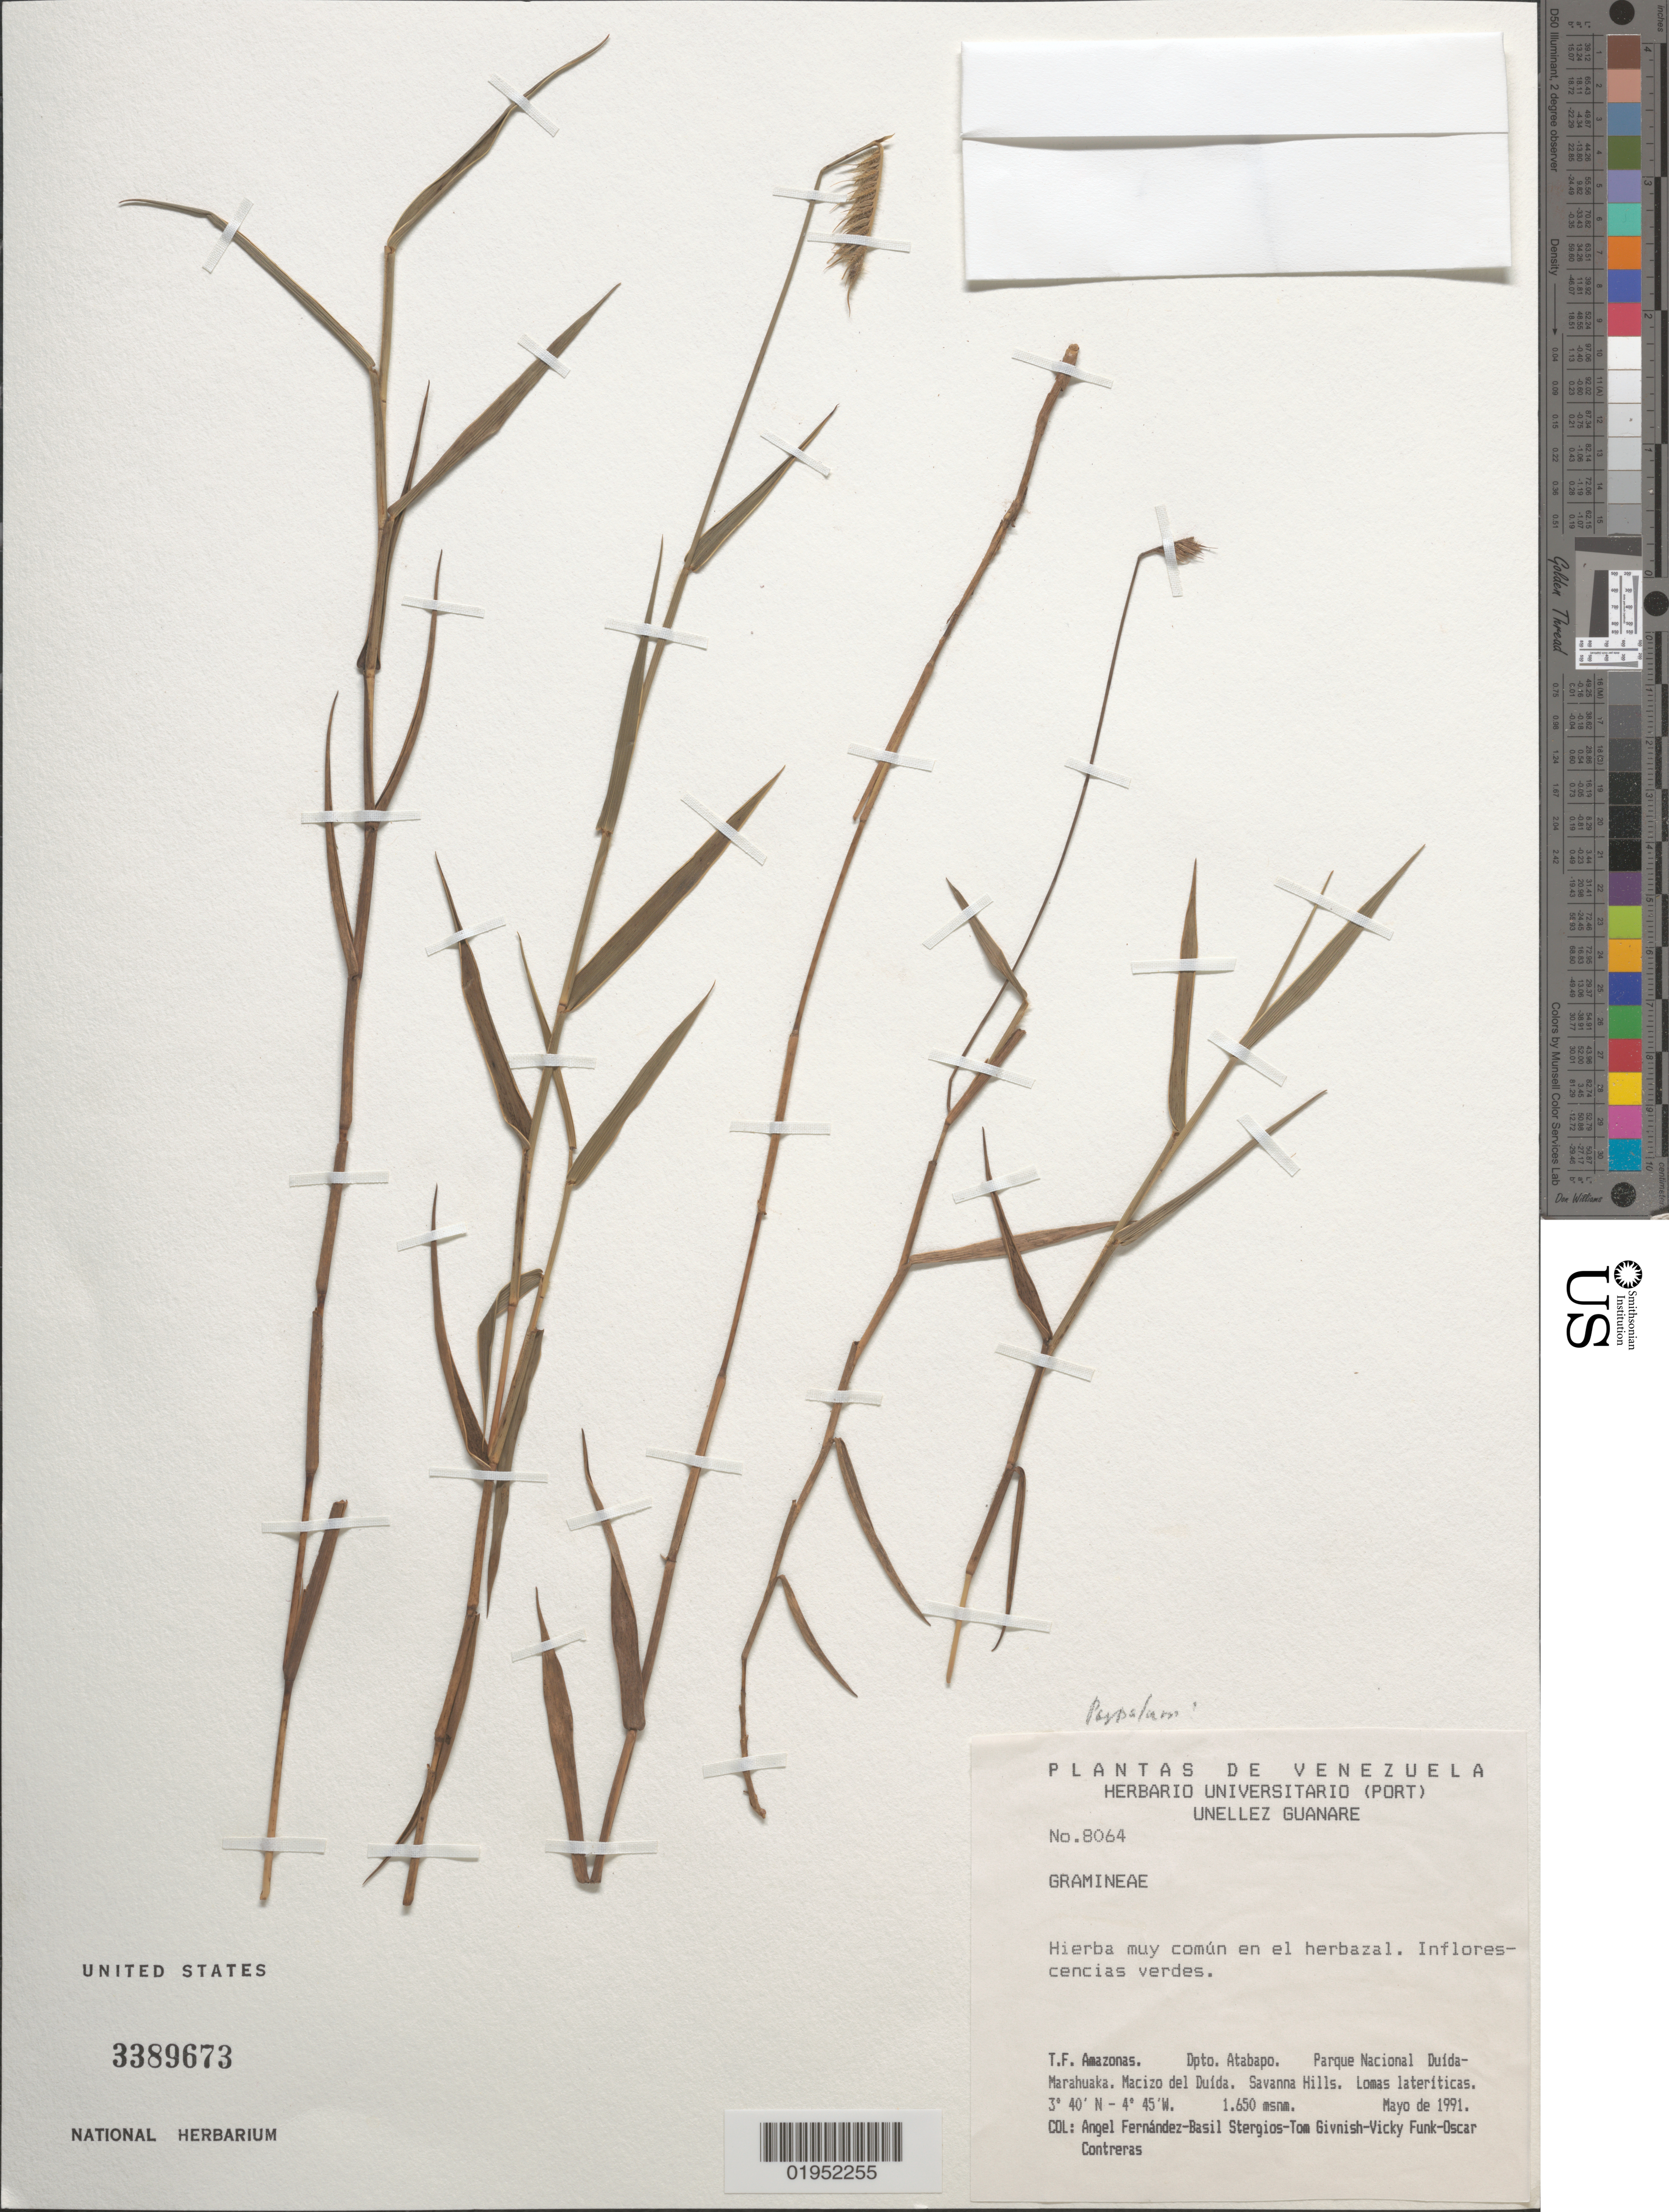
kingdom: Plantae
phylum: Tracheophyta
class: Liliopsida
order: Poales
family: Poaceae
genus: Paspalum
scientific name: Paspalum sp.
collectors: A. Fernández, B. G. Stergios, T. J. Givnish, V. Funk & O. Contreras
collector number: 8064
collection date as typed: Apr 1991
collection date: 1991-04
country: Venezuela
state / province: Amazonas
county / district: Atabapo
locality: Parque National Duida-Marahuaka, Macizo del Duida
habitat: Lomas lateriticas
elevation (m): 1650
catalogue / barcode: US 3389673